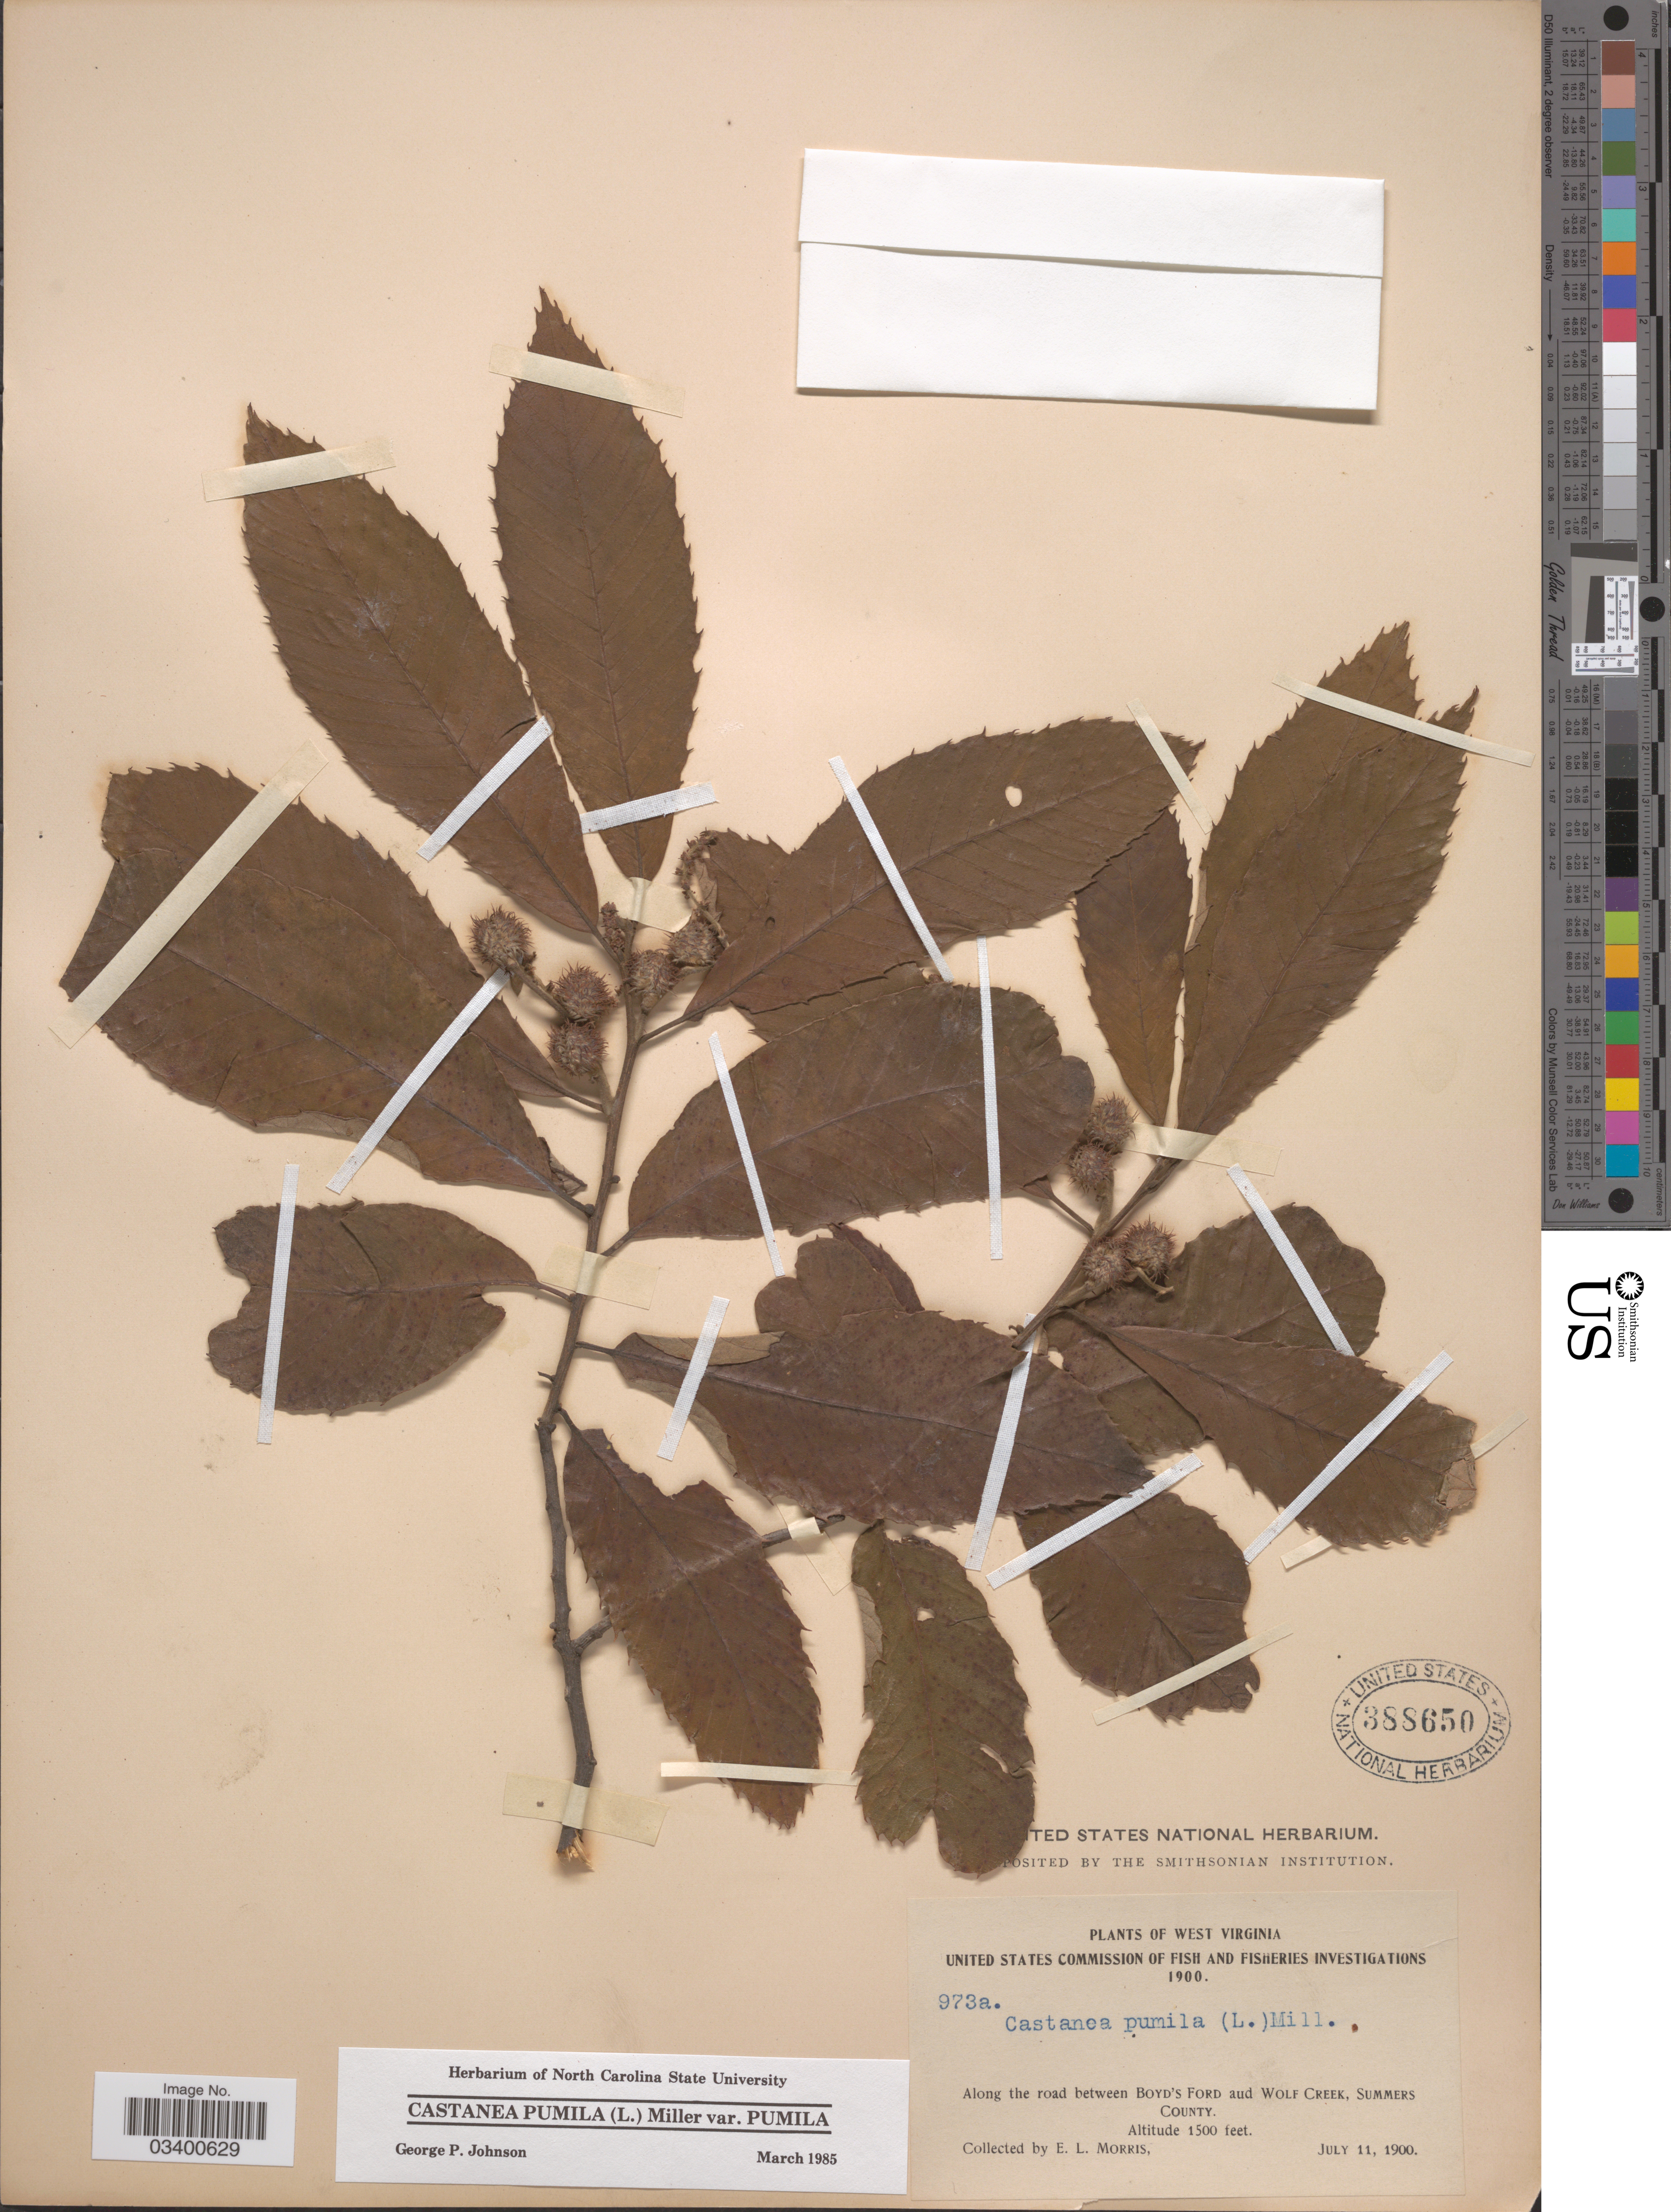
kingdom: Plantae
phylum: Tracheophyta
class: Magnoliopsida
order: Fagales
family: Fagaceae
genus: Castanea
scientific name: Castanea pumila var. pumila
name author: (L.) Mill.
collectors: E. Morris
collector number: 973a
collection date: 1900-07-11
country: United States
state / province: West Virginia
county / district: Summers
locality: Along the road between Boyd's Ford and Wolf Creek, Summers County.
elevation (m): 457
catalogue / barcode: US 388650